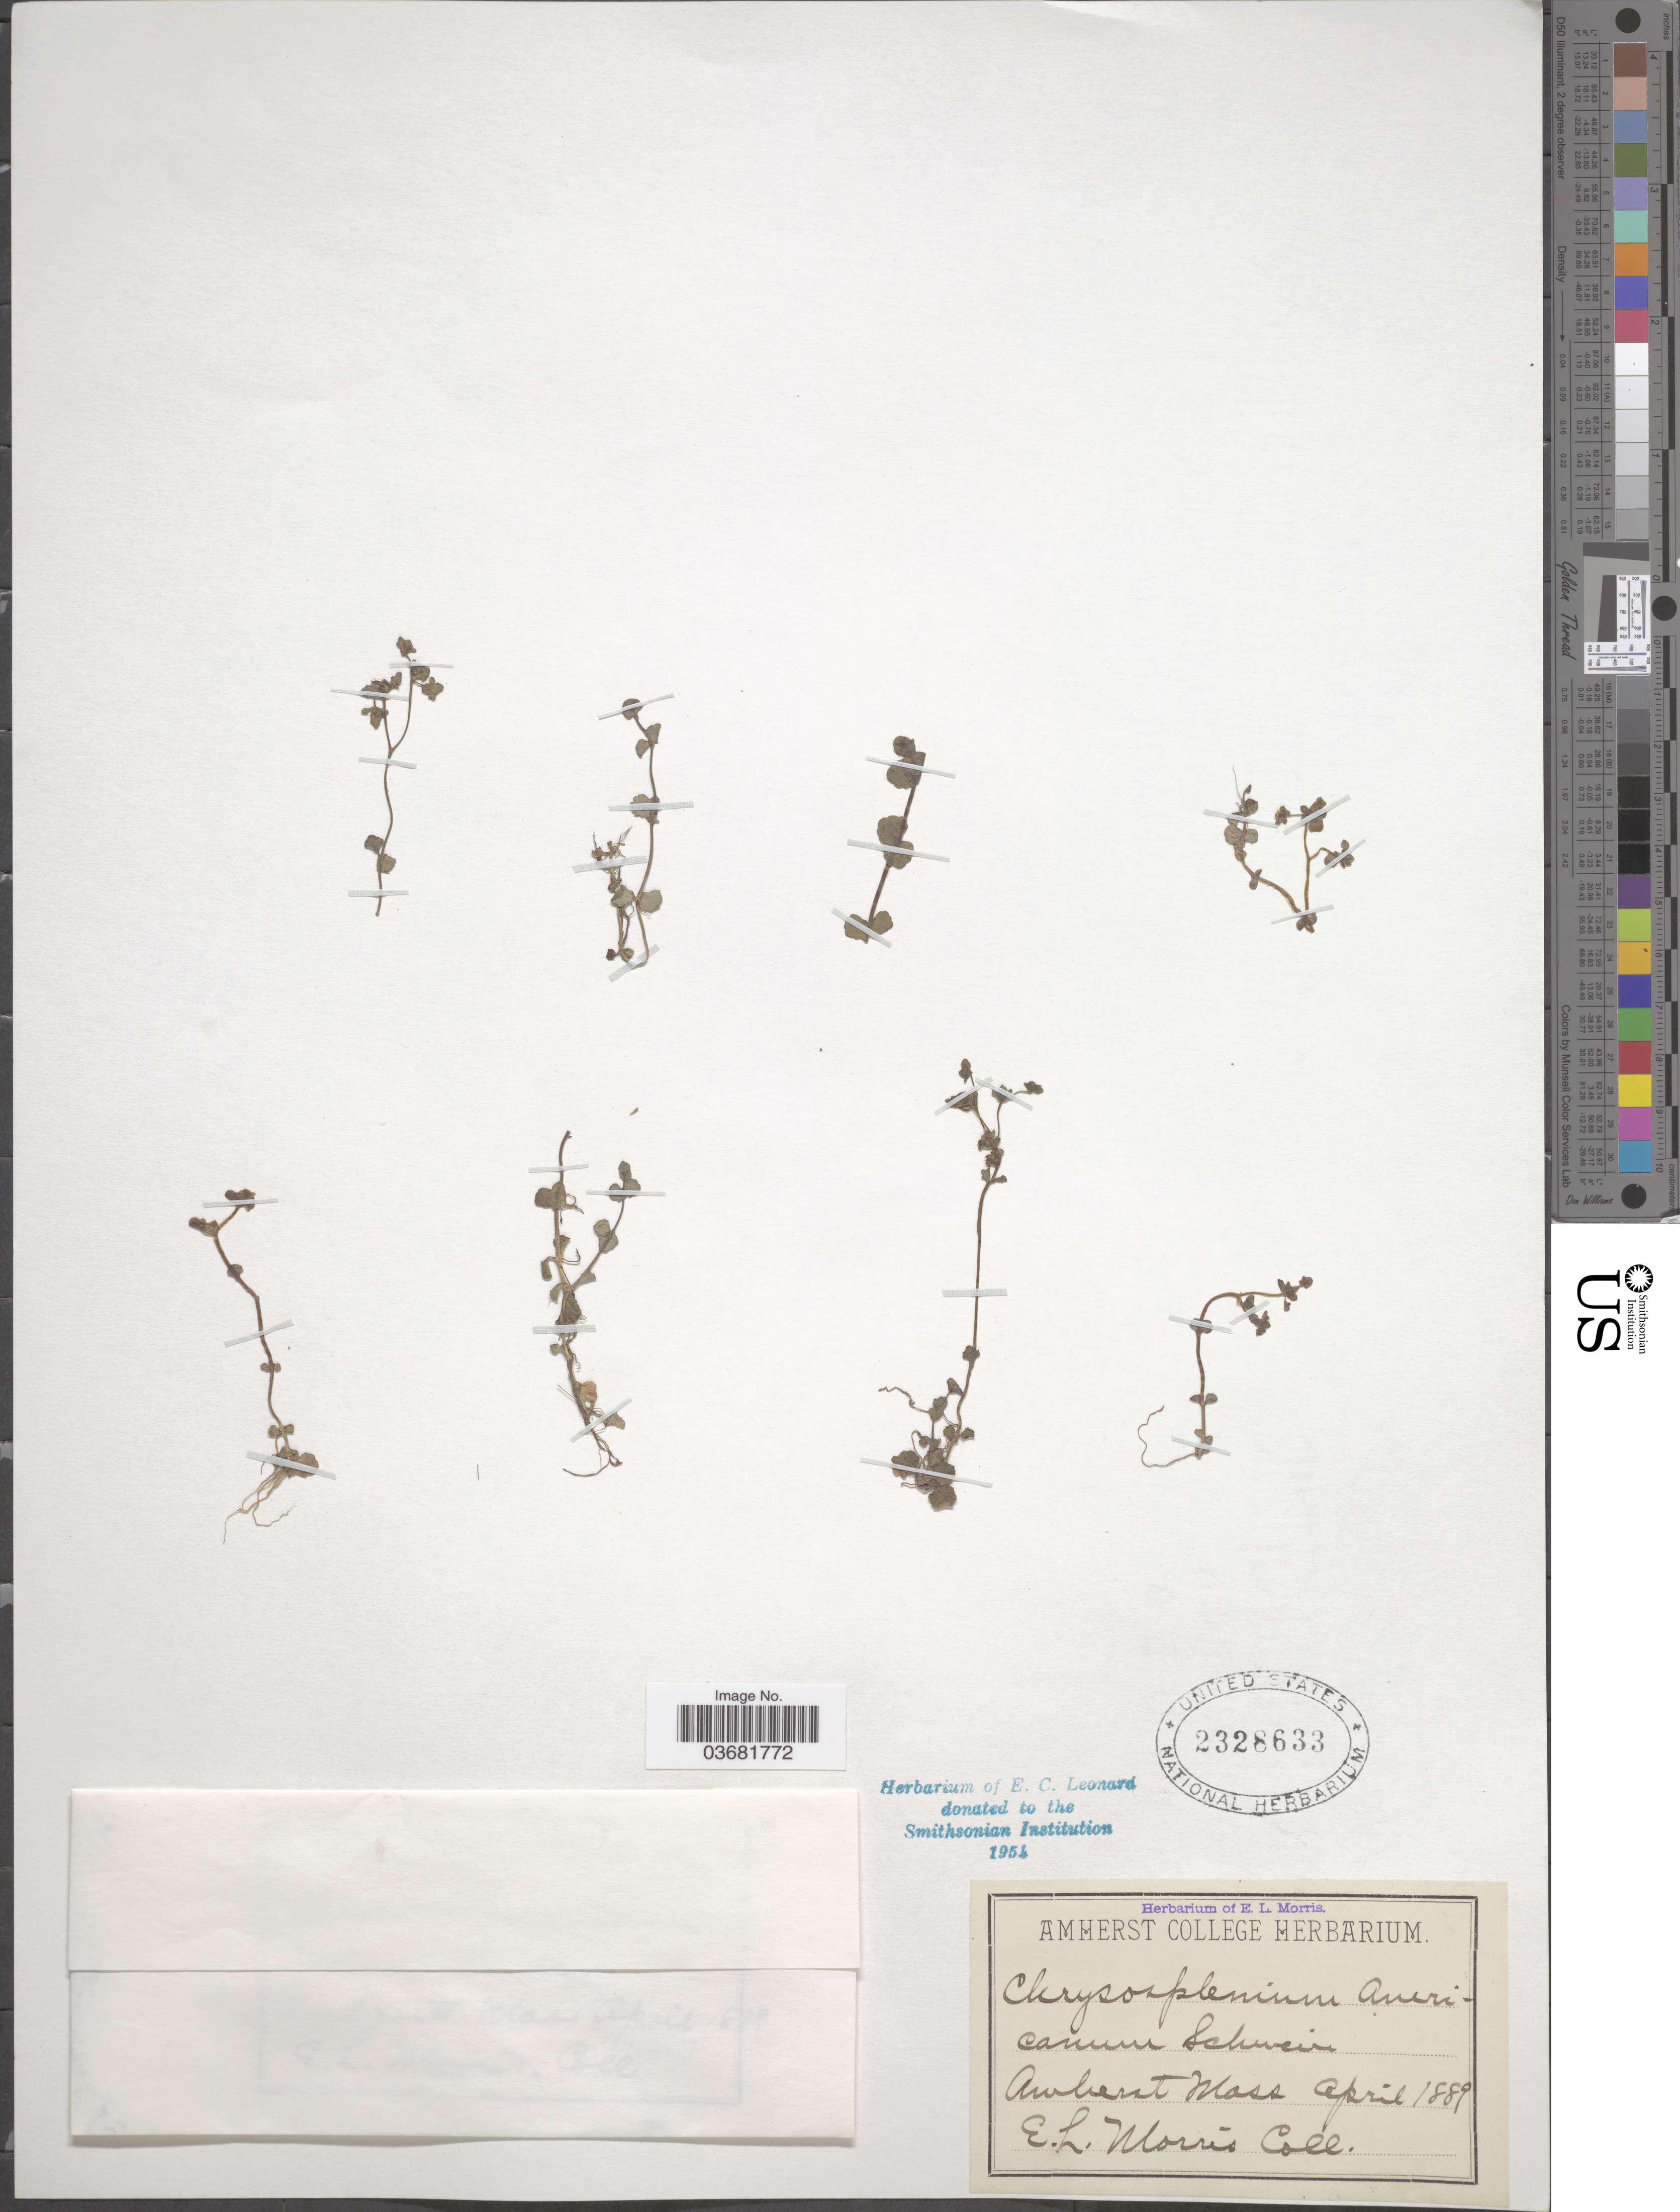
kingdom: Plantae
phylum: Tracheophyta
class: Magnoliopsida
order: Saxifragales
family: Saxifragaceae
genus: Chrysosplenium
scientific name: Chrysosplenium americanum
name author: Schwein.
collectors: E. Morris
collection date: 1889-04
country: United States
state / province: Massachusetts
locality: Amherst.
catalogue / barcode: US 2328633